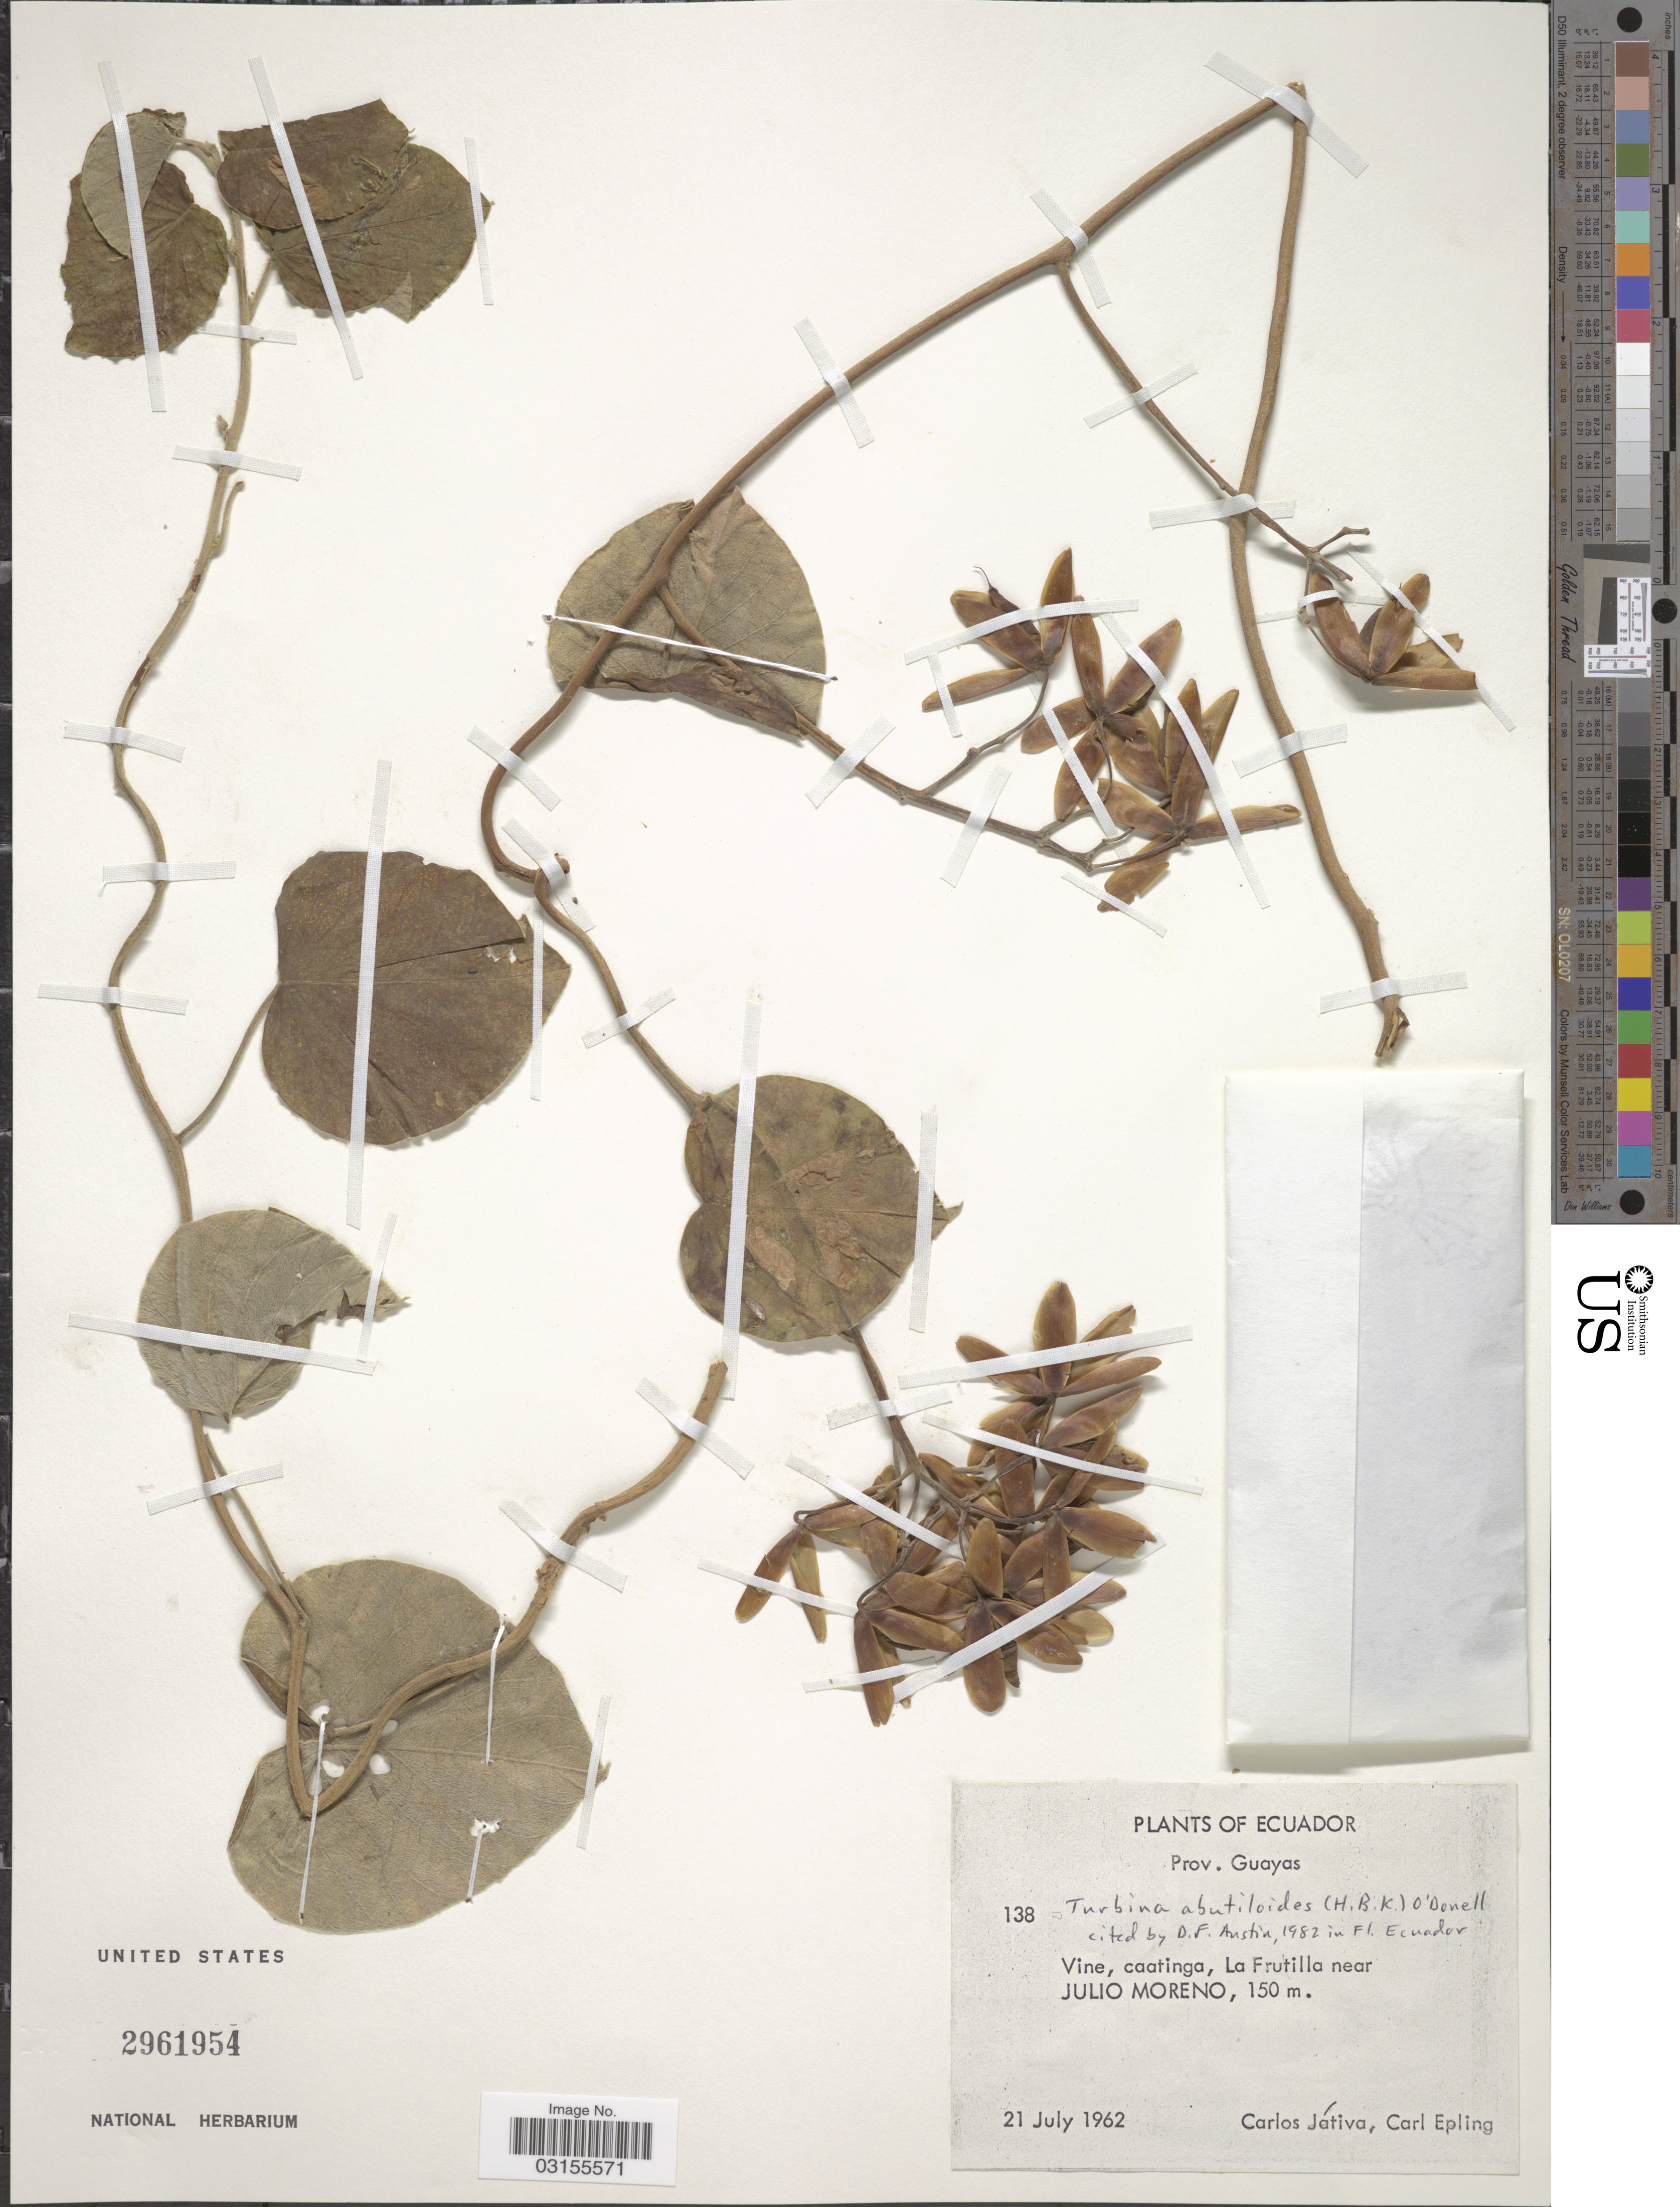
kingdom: Plantae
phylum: Tracheophyta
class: Magnoliopsida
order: Solanales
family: Convolvulaceae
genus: Turbina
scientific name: Turbina abutiloides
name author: (Kunth) O'Donell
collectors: C. D. Játiva & C. C. Epling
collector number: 138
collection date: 1962-07-21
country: Ecuador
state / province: Guayas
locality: Vine, caatinga, La Frutilla near Julio Moreno.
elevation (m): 150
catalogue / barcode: US 2961954